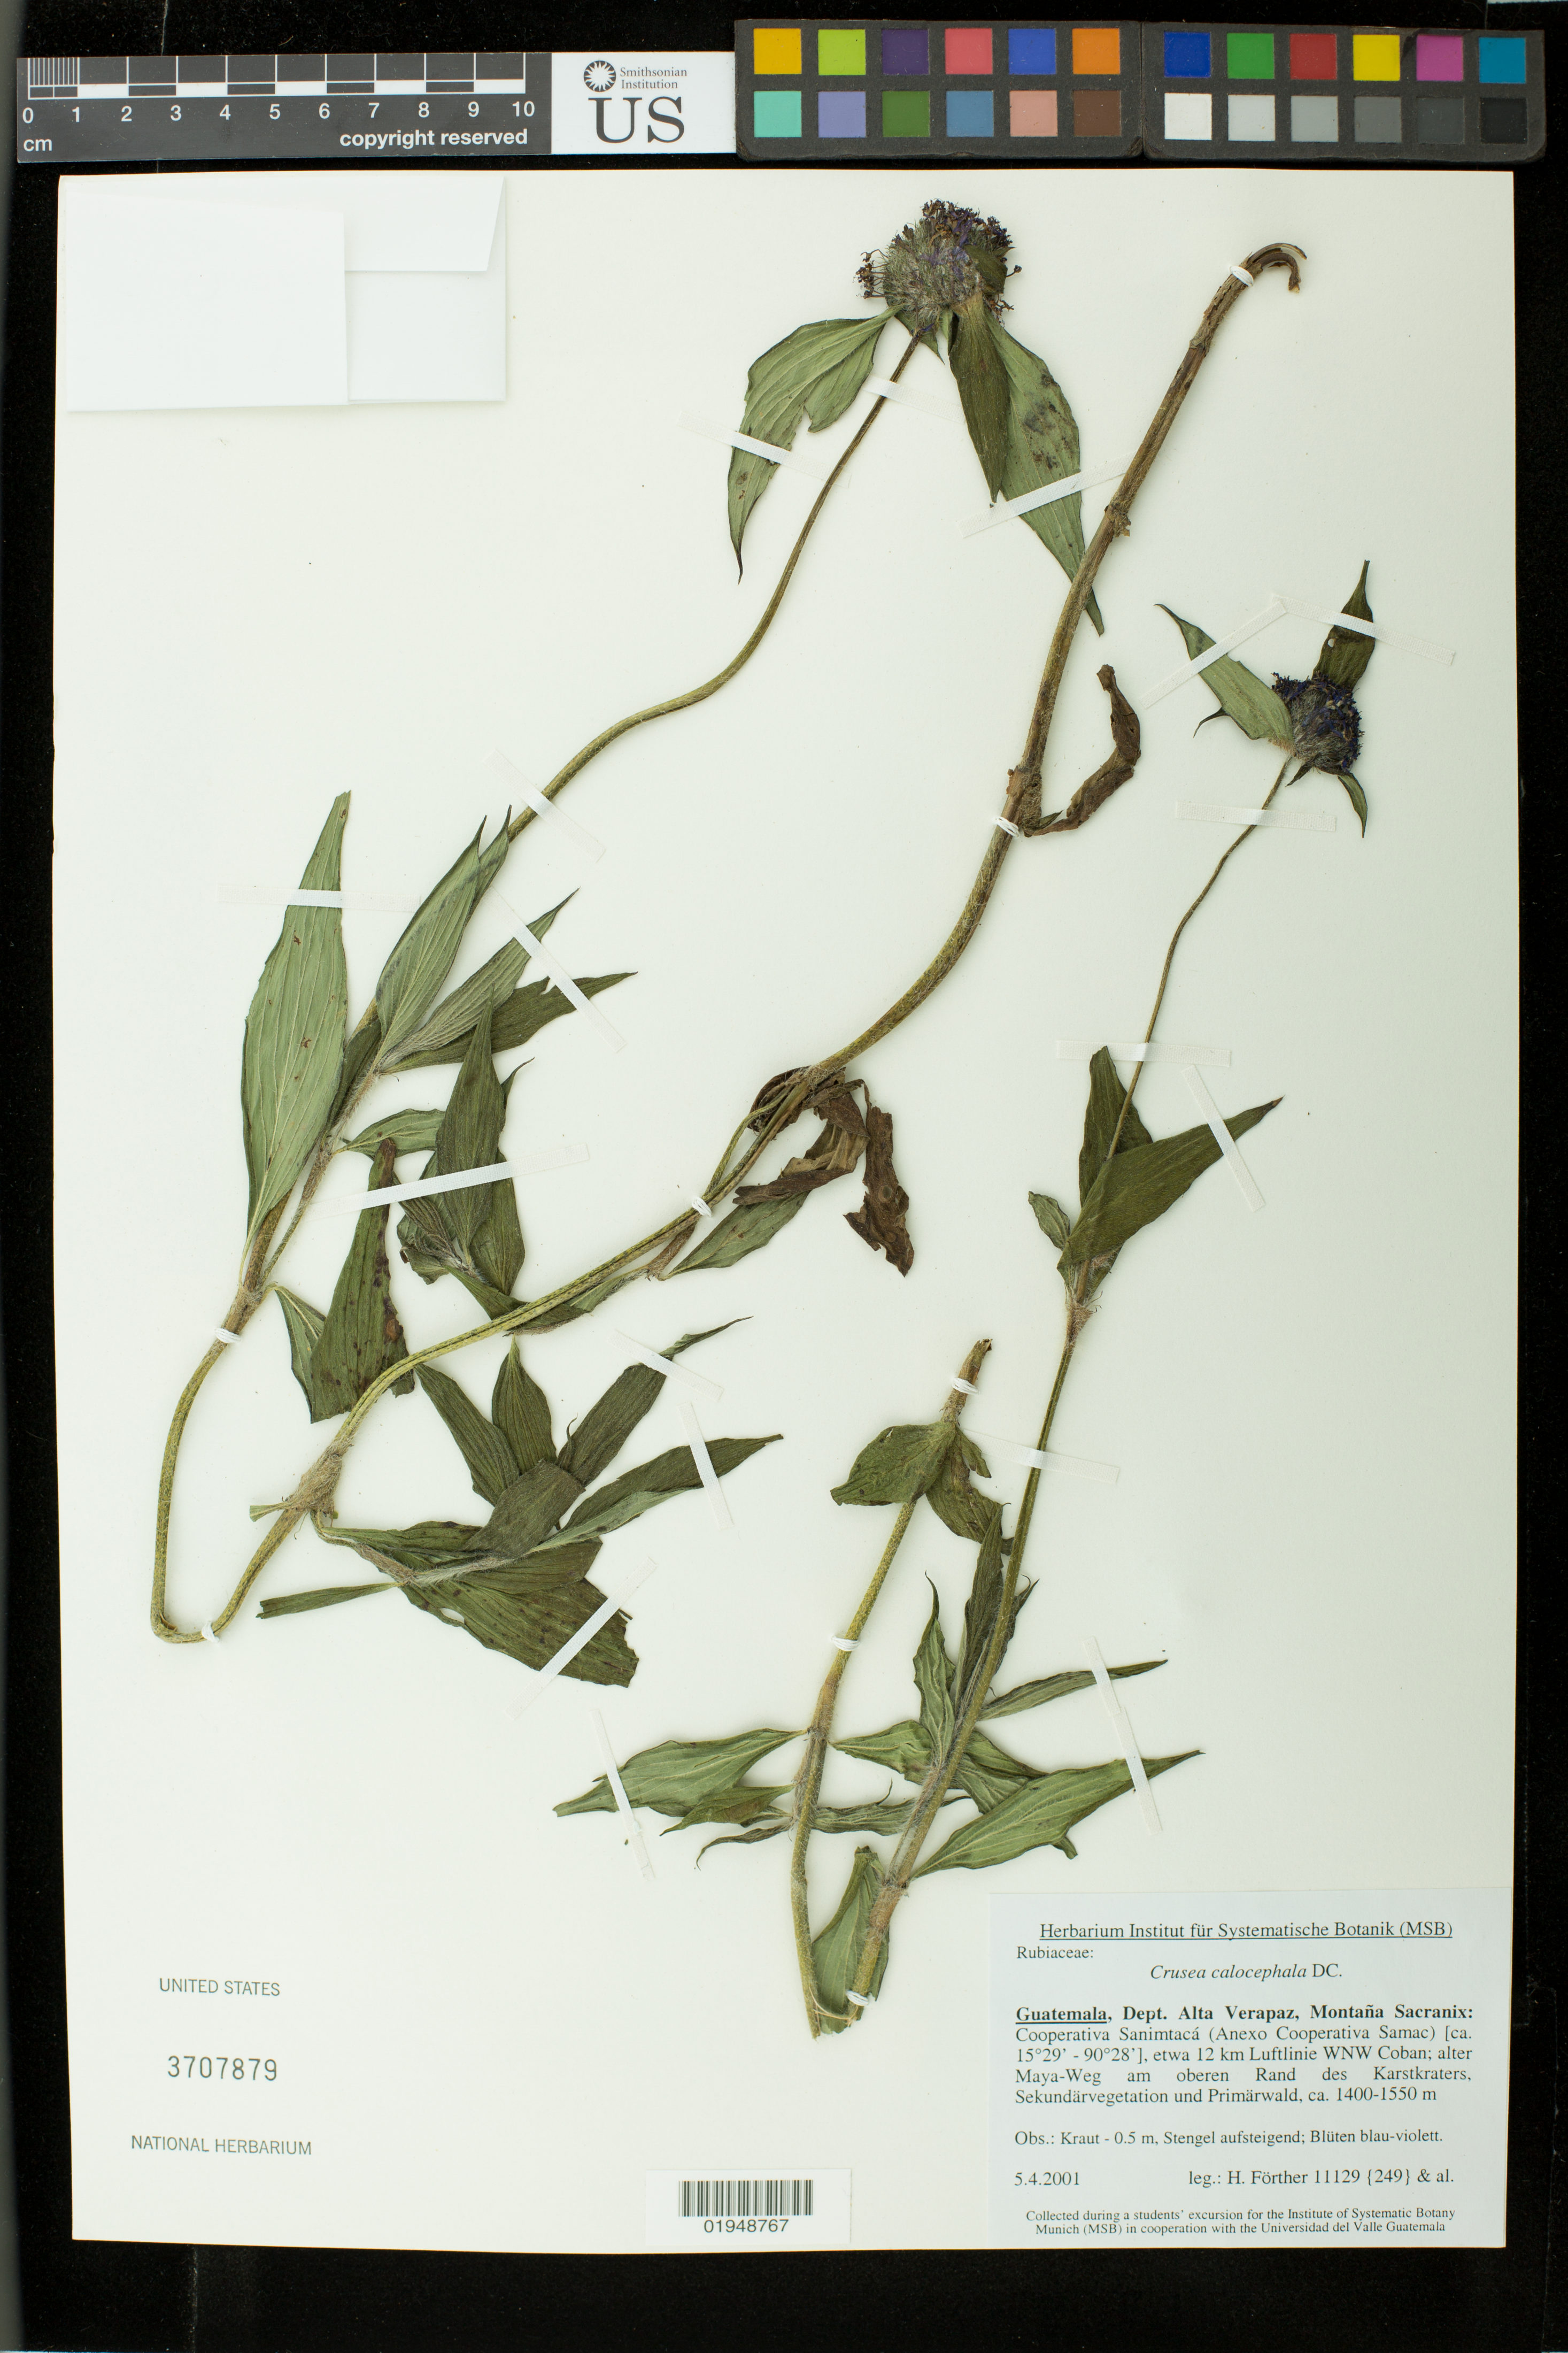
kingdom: Plantae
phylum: Tracheophyta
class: Magnoliopsida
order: Gentianales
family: Rubiaceae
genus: Crusea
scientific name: Crusea calocephala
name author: DC.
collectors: H. Förther & et al.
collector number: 11129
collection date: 2001-04-05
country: Guatemala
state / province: Alta Verapaz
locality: Dept Alta Verapaz, Montaña Sacranix: Cooperativa Sanimtacá (Anexo Copperativa Samac), etwa 12 km Luftline WNW Coban; alter Maya-Weg am oberen Rand des Karstkraters, Sekundärvegetation und Primärwald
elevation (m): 1400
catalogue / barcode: US 3707879